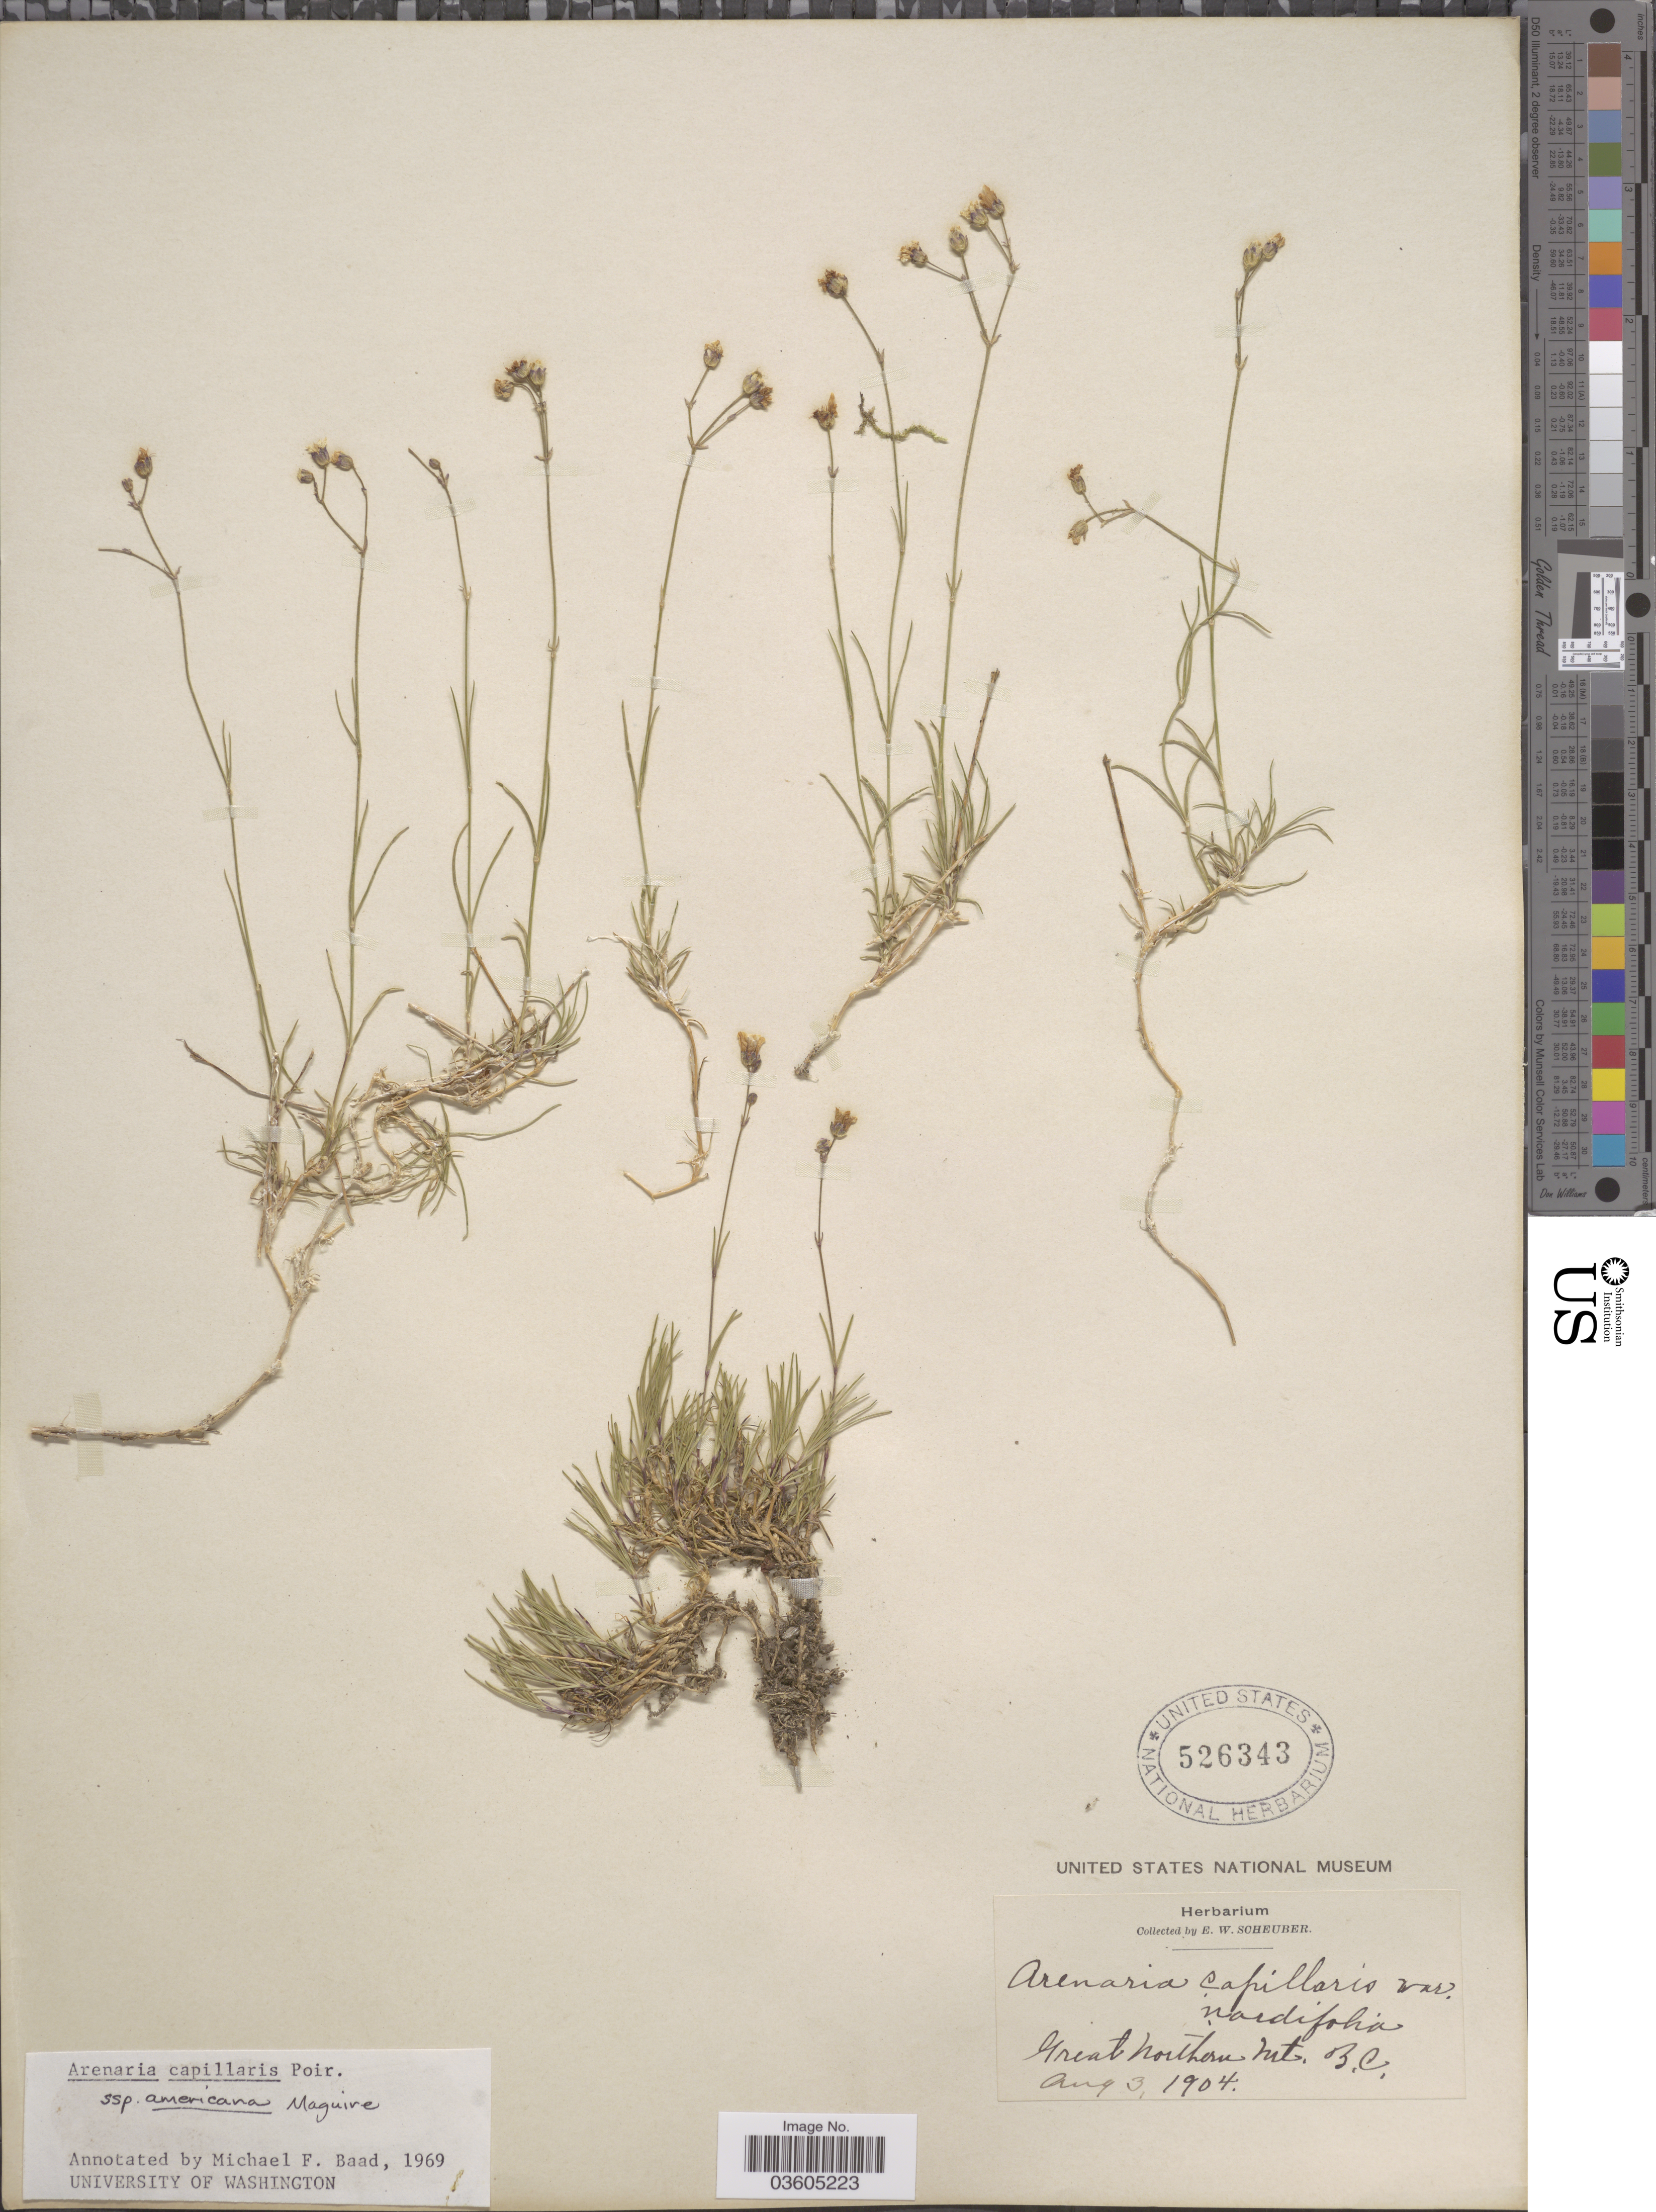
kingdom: Plantae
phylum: Tracheophyta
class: Magnoliopsida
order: Caryophyllales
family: Caryophyllaceae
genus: Eremogone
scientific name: Eremogone capillaris var. americana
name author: (Maguire) R.L. Hartm. & Rabeler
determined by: U.S. National Herbarium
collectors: E. Scheuber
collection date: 1904-08-03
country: Canada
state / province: British Columbia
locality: Great Northern Mt.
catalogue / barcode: US 526343